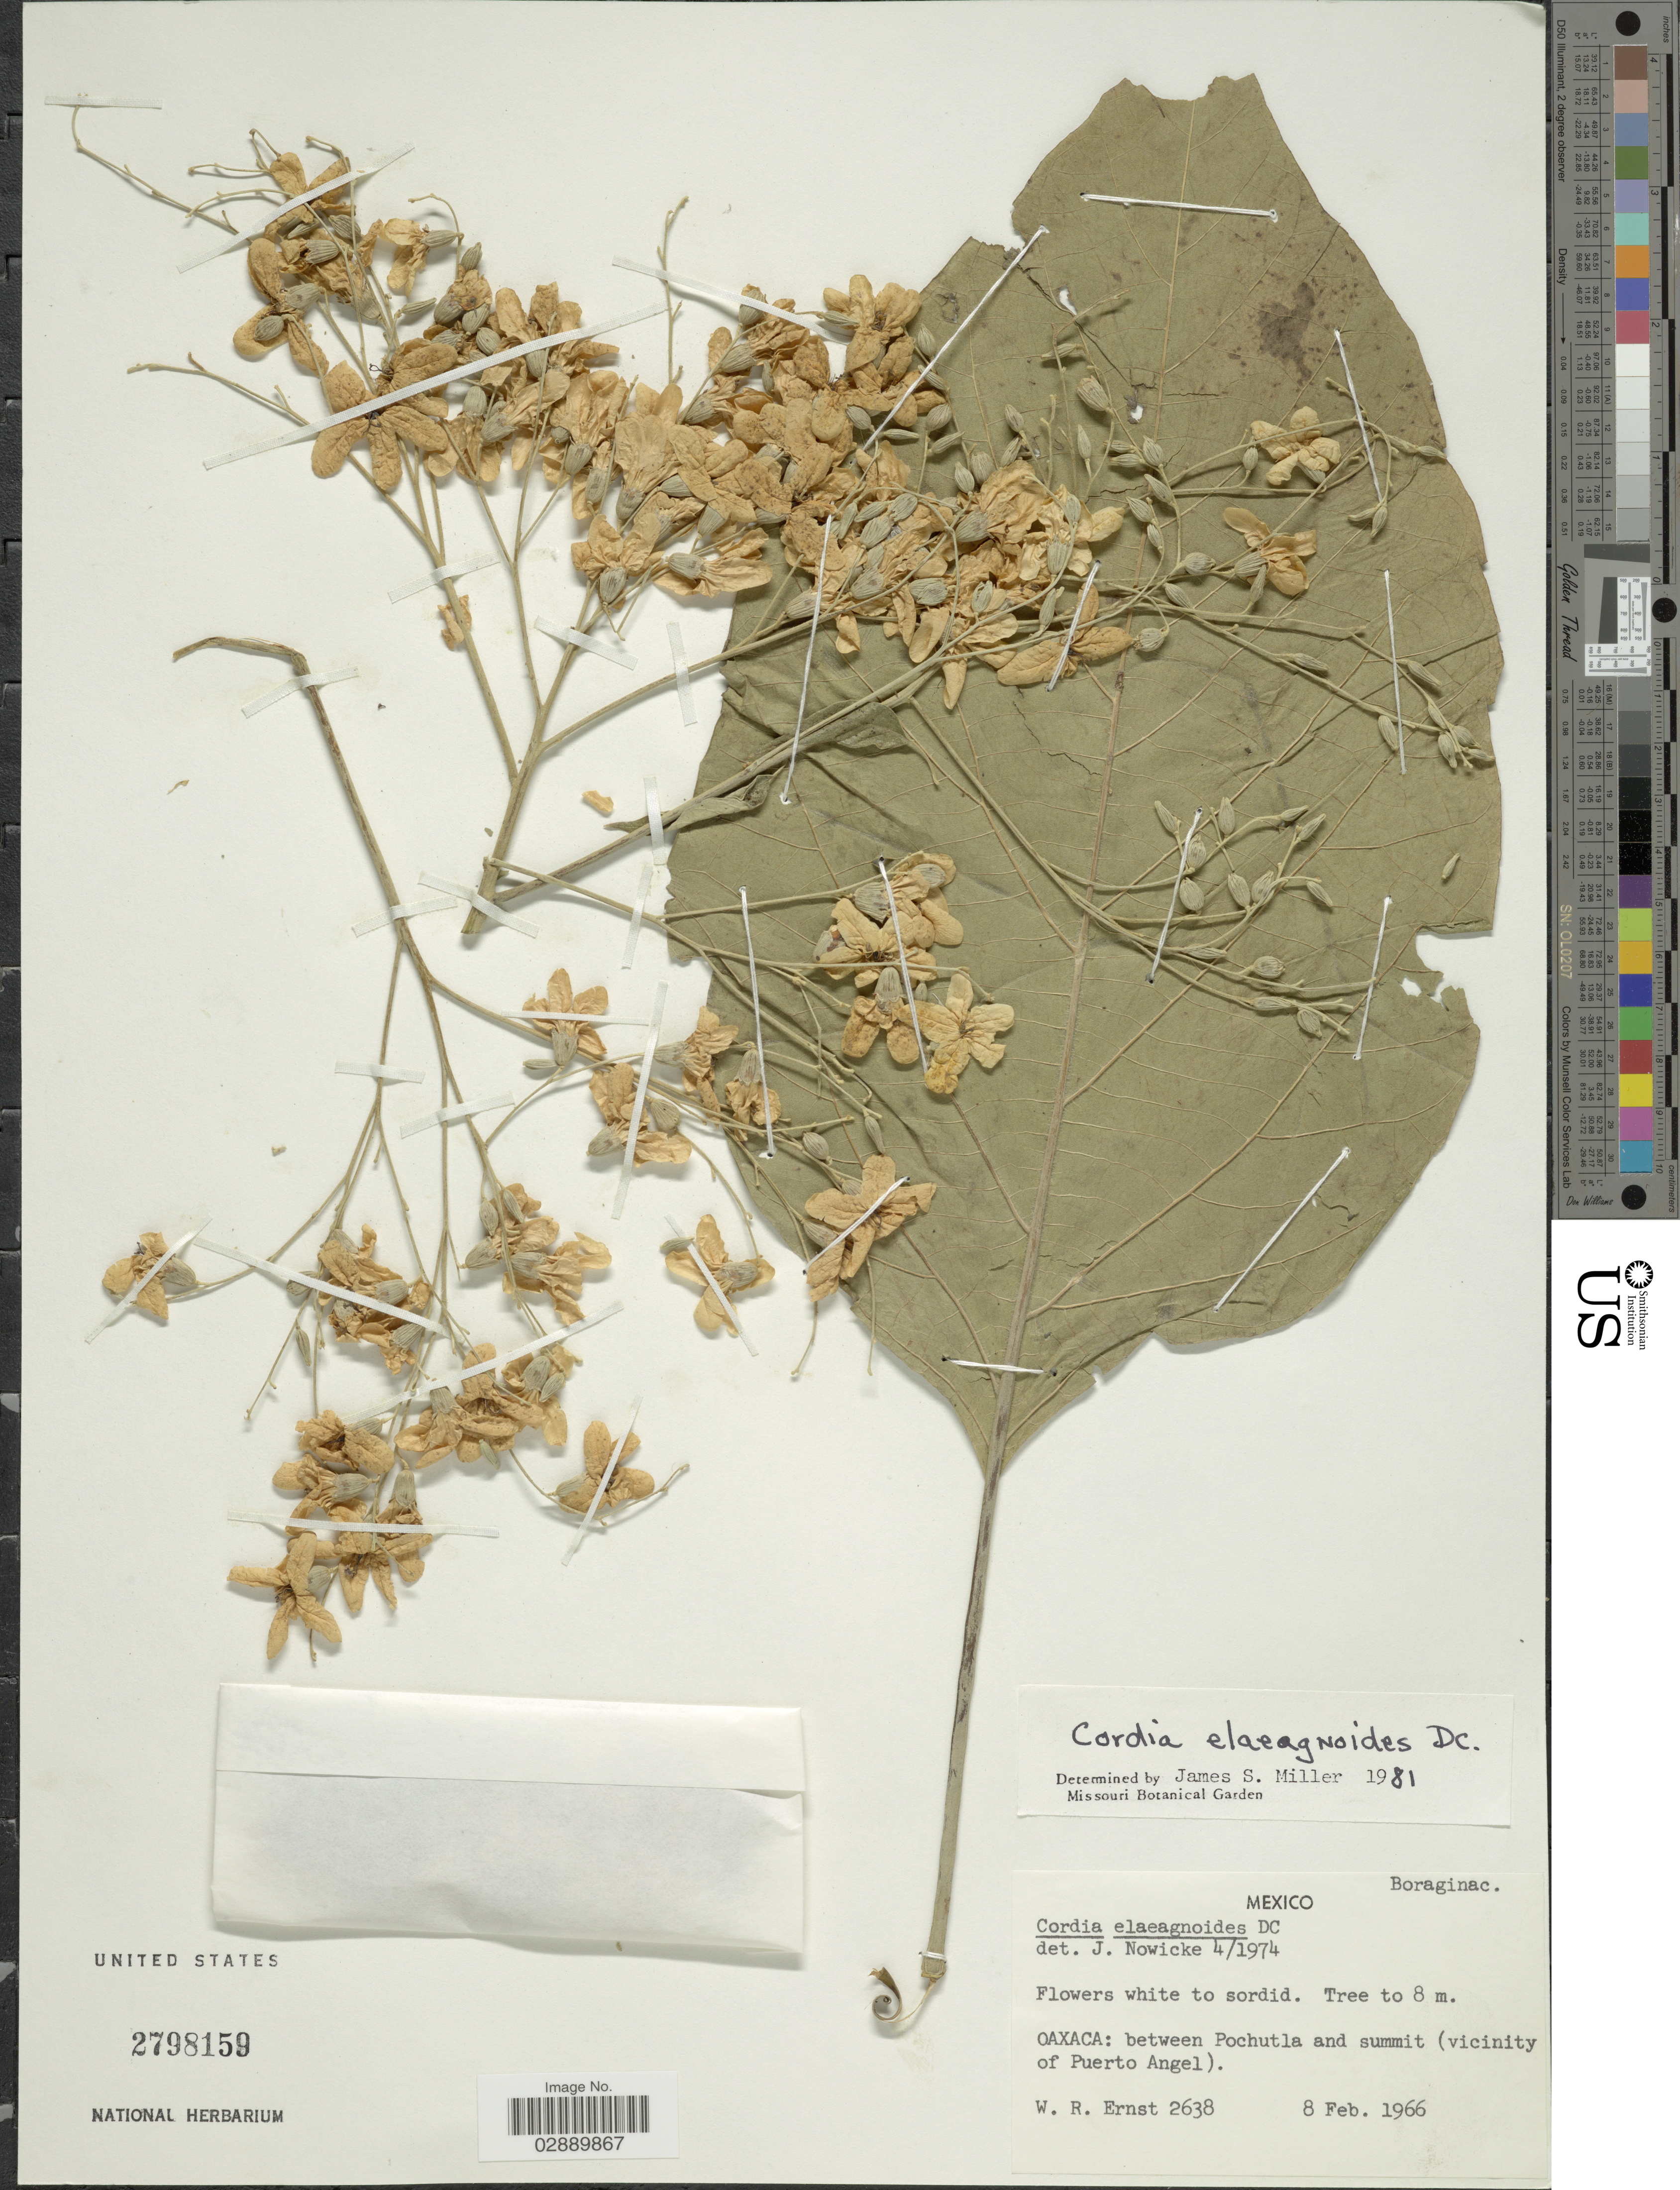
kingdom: Plantae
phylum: Tracheophyta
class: Magnoliopsida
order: Boraginales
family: Cordiaceae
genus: Cordia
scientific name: Cordia elaeagnoides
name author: A. DC.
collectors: W. R. Ernst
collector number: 2638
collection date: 1966-02-08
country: Mexico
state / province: Oaxaca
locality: Between Pochutla and summit (vicinity of Puerto Angel).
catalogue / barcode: US 2798159